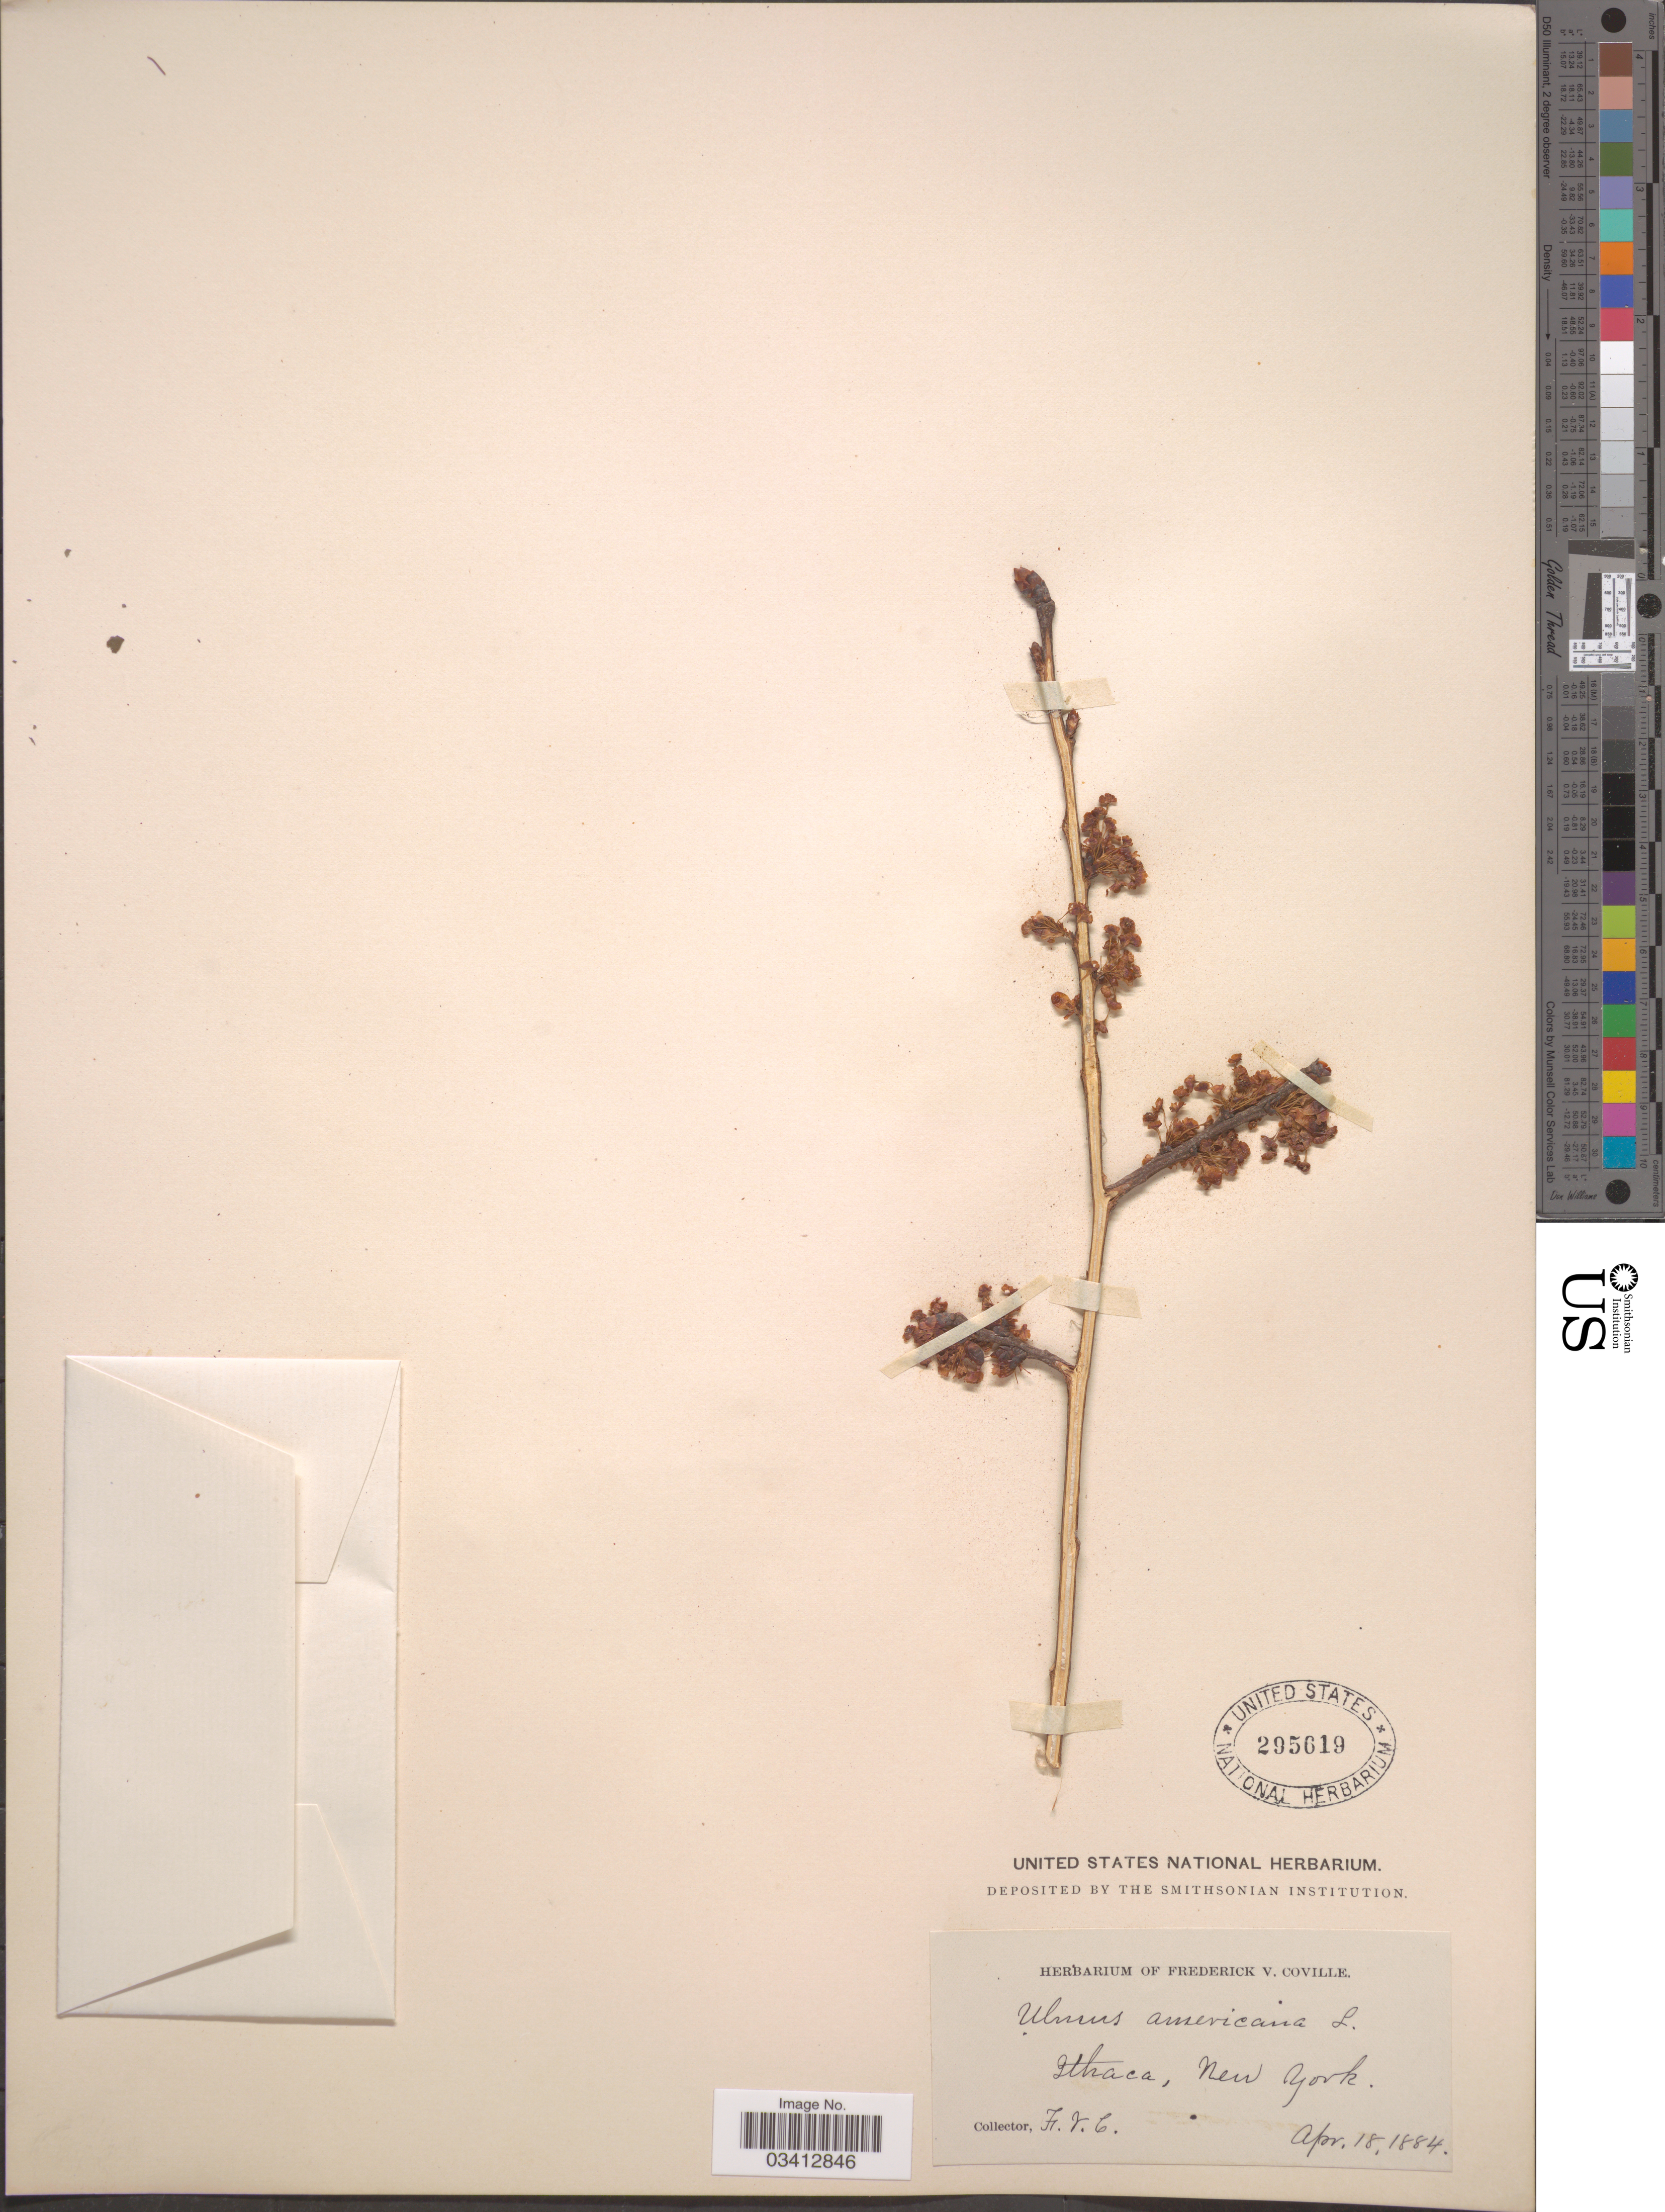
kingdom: Plantae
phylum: Tracheophyta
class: Magnoliopsida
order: Rosales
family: Ulmaceae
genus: Ulmus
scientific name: Ulmus americana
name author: L.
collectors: F. V. Coville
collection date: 1884-04-18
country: United States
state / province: New York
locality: Ithaca.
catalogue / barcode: US 295619